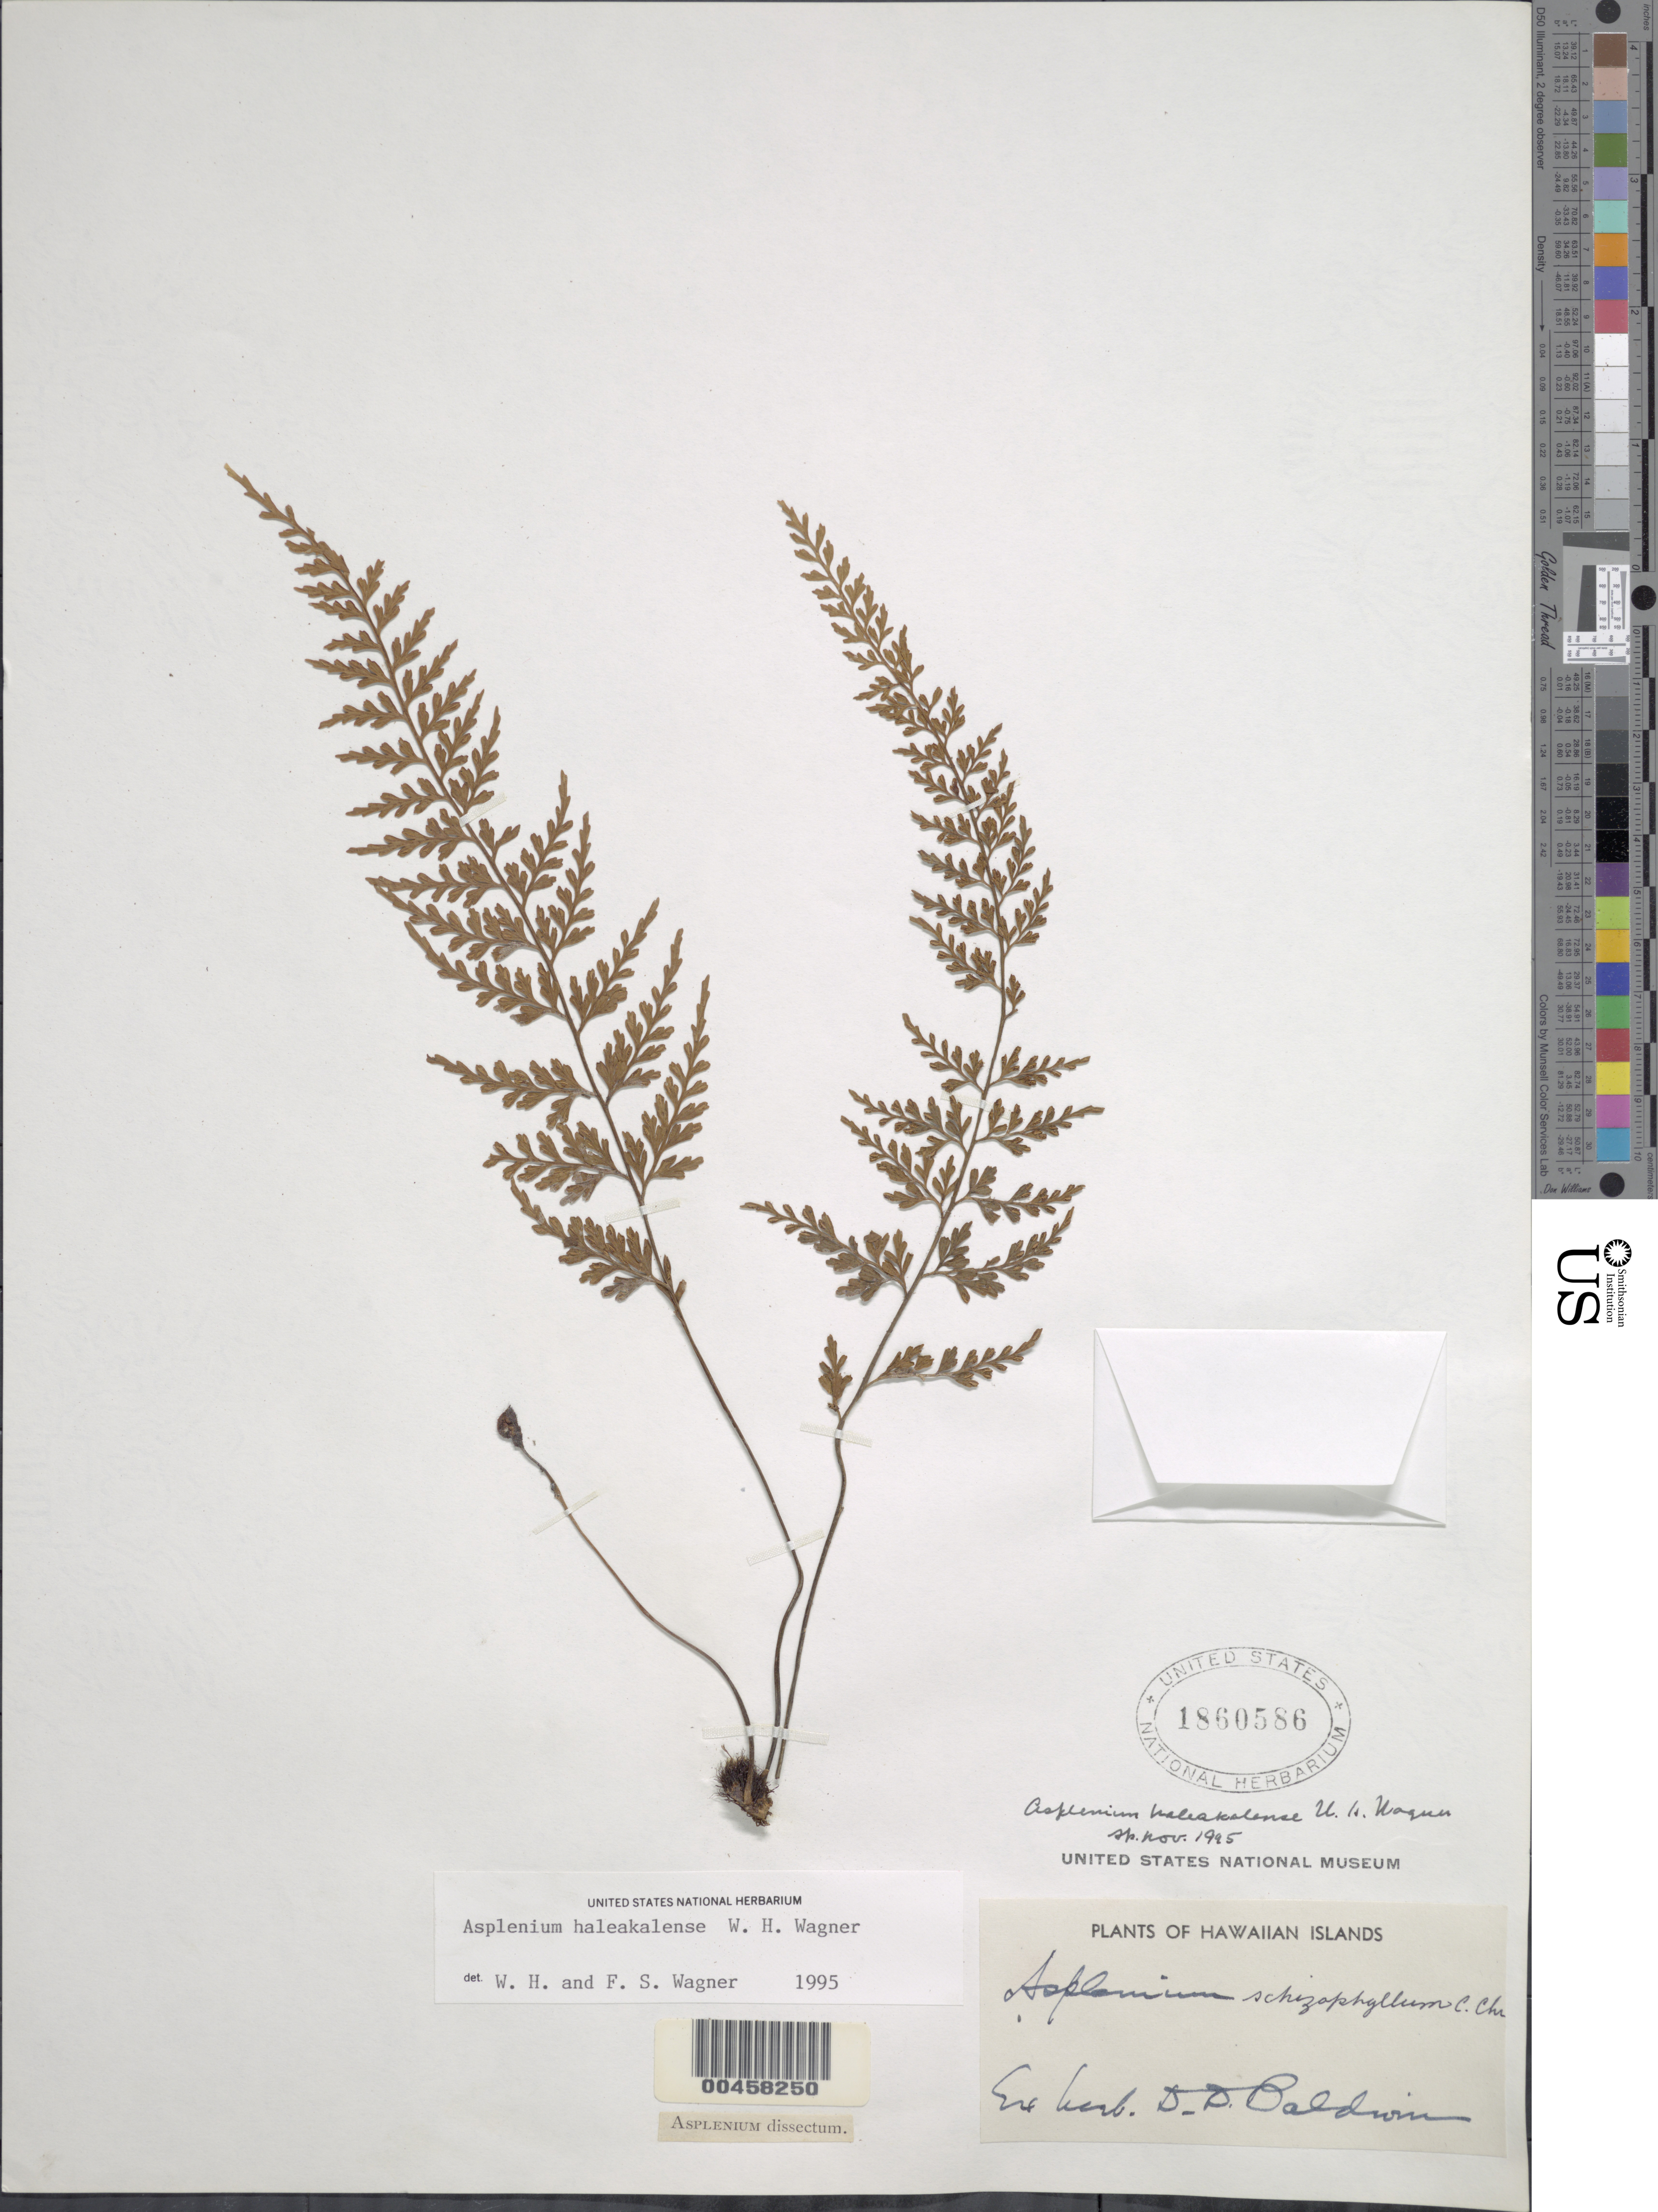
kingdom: Plantae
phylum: Tracheophyta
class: Polypodiopsida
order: Polypodiales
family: Aspleniaceae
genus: Asplenium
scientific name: Asplenium haleakalense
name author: W.H. Wagner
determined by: Wagner, W. L.; Wagner, F. S.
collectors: D. Baldwin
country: United States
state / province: Hawaii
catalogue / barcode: US 1860586